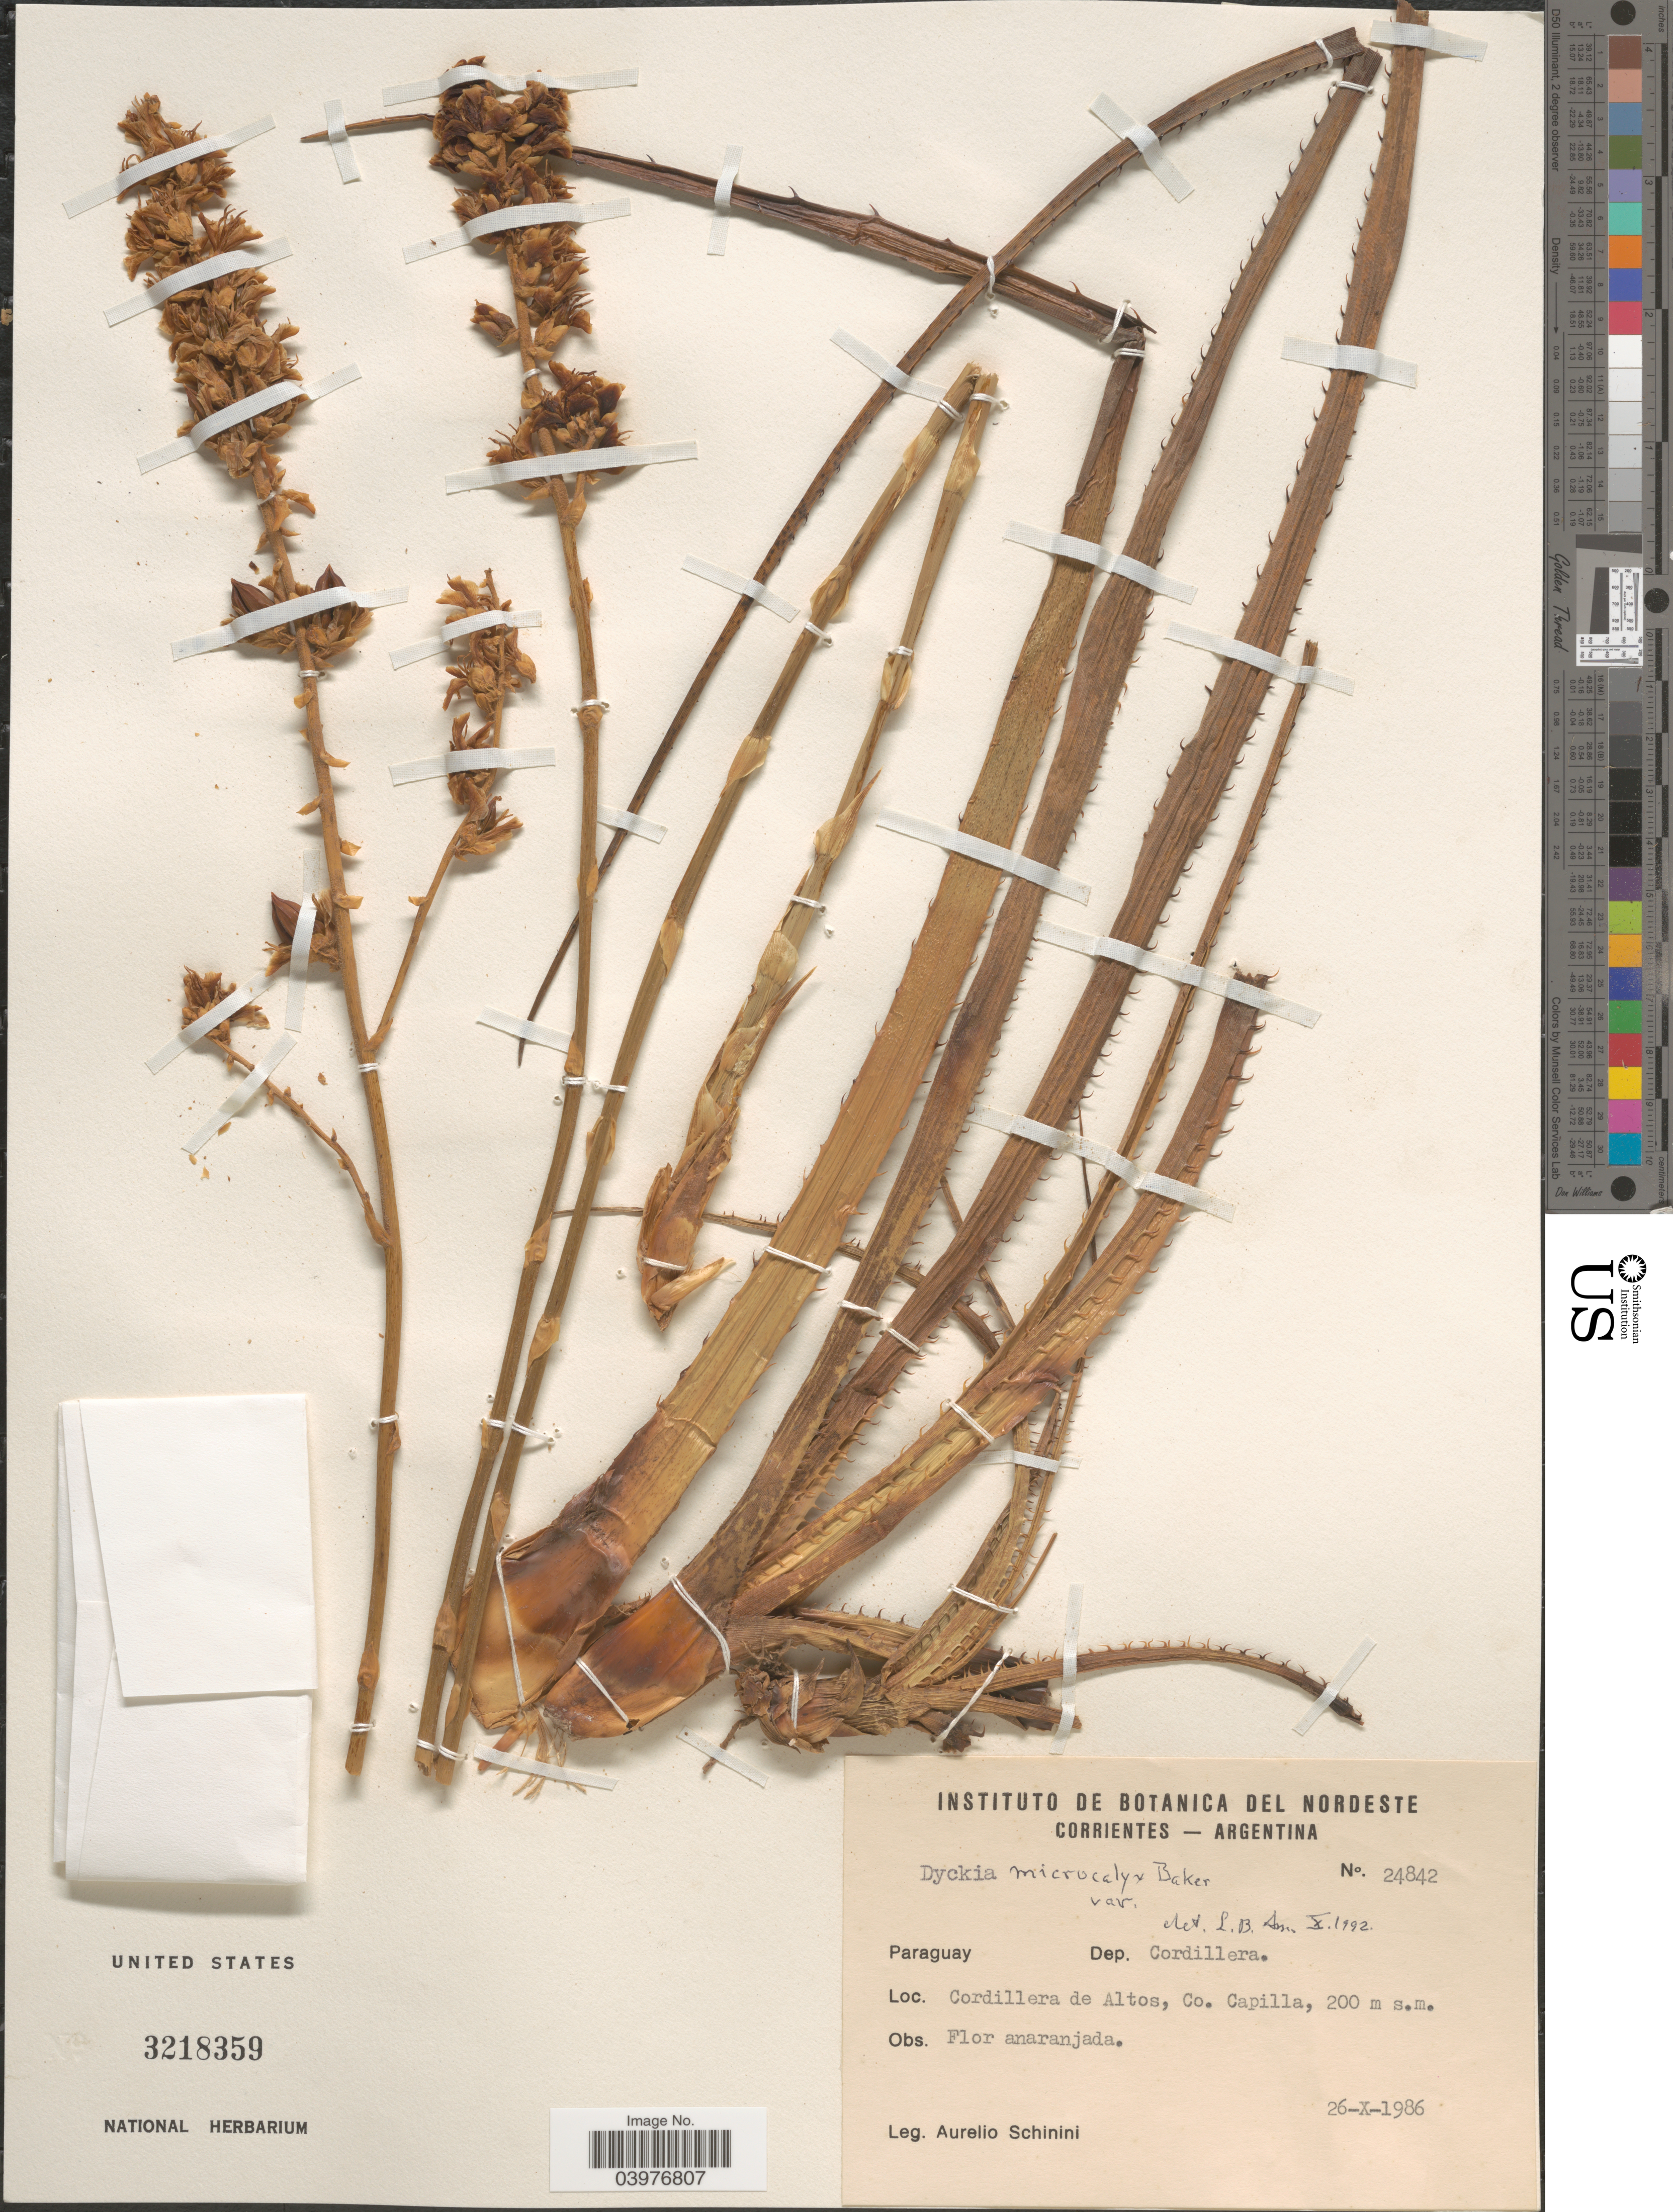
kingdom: Plantae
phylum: Tracheophyta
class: Liliopsida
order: Poales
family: Bromeliaceae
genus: Dyckia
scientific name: Dyckia microcalyx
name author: Baker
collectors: A. Schinini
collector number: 24842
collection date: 1986-10-26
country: Paraguay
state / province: Cordillera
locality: Dep. Cordillera. Cordillera de Altos, Co. Capilla.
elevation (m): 200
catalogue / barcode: US 3218359